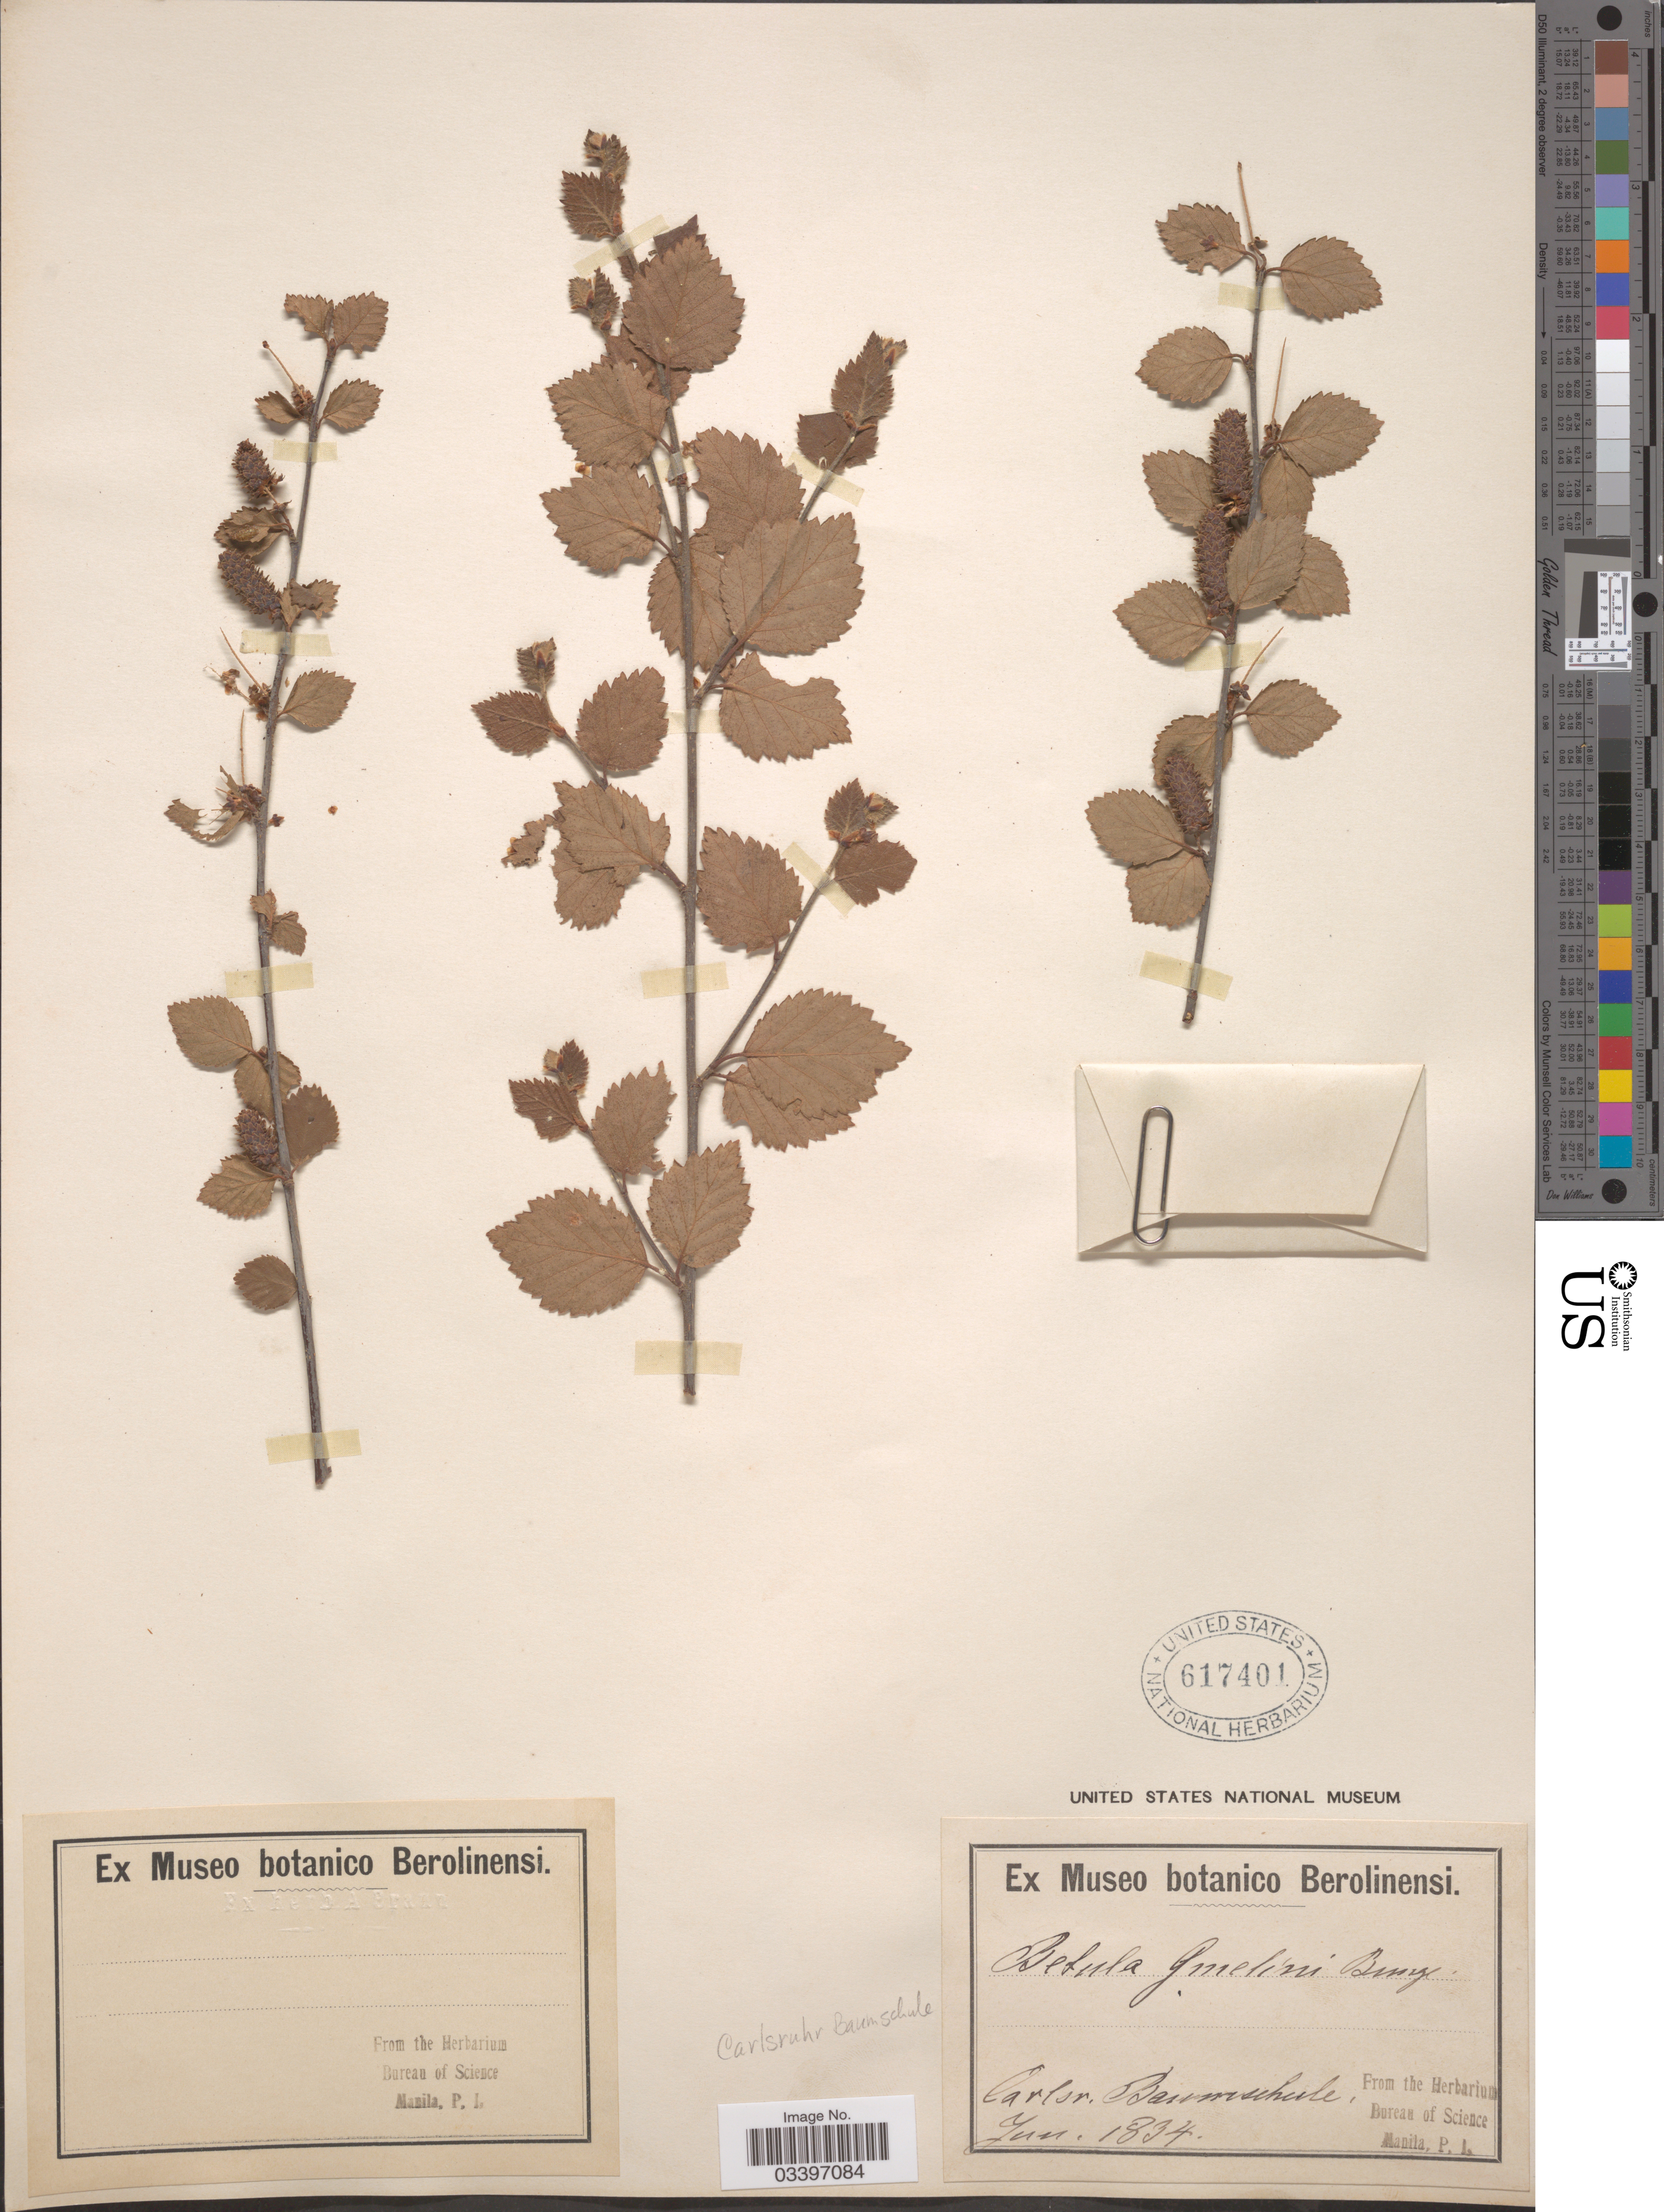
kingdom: Plantae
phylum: Tracheophyta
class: Magnoliopsida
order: Fagales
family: Betulaceae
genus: Betula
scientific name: Betula ovalifolia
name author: Rupr.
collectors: ex Museo Botanico Berolinensi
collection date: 1834-06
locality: Carlsr. Baumschule.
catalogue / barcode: US 617401